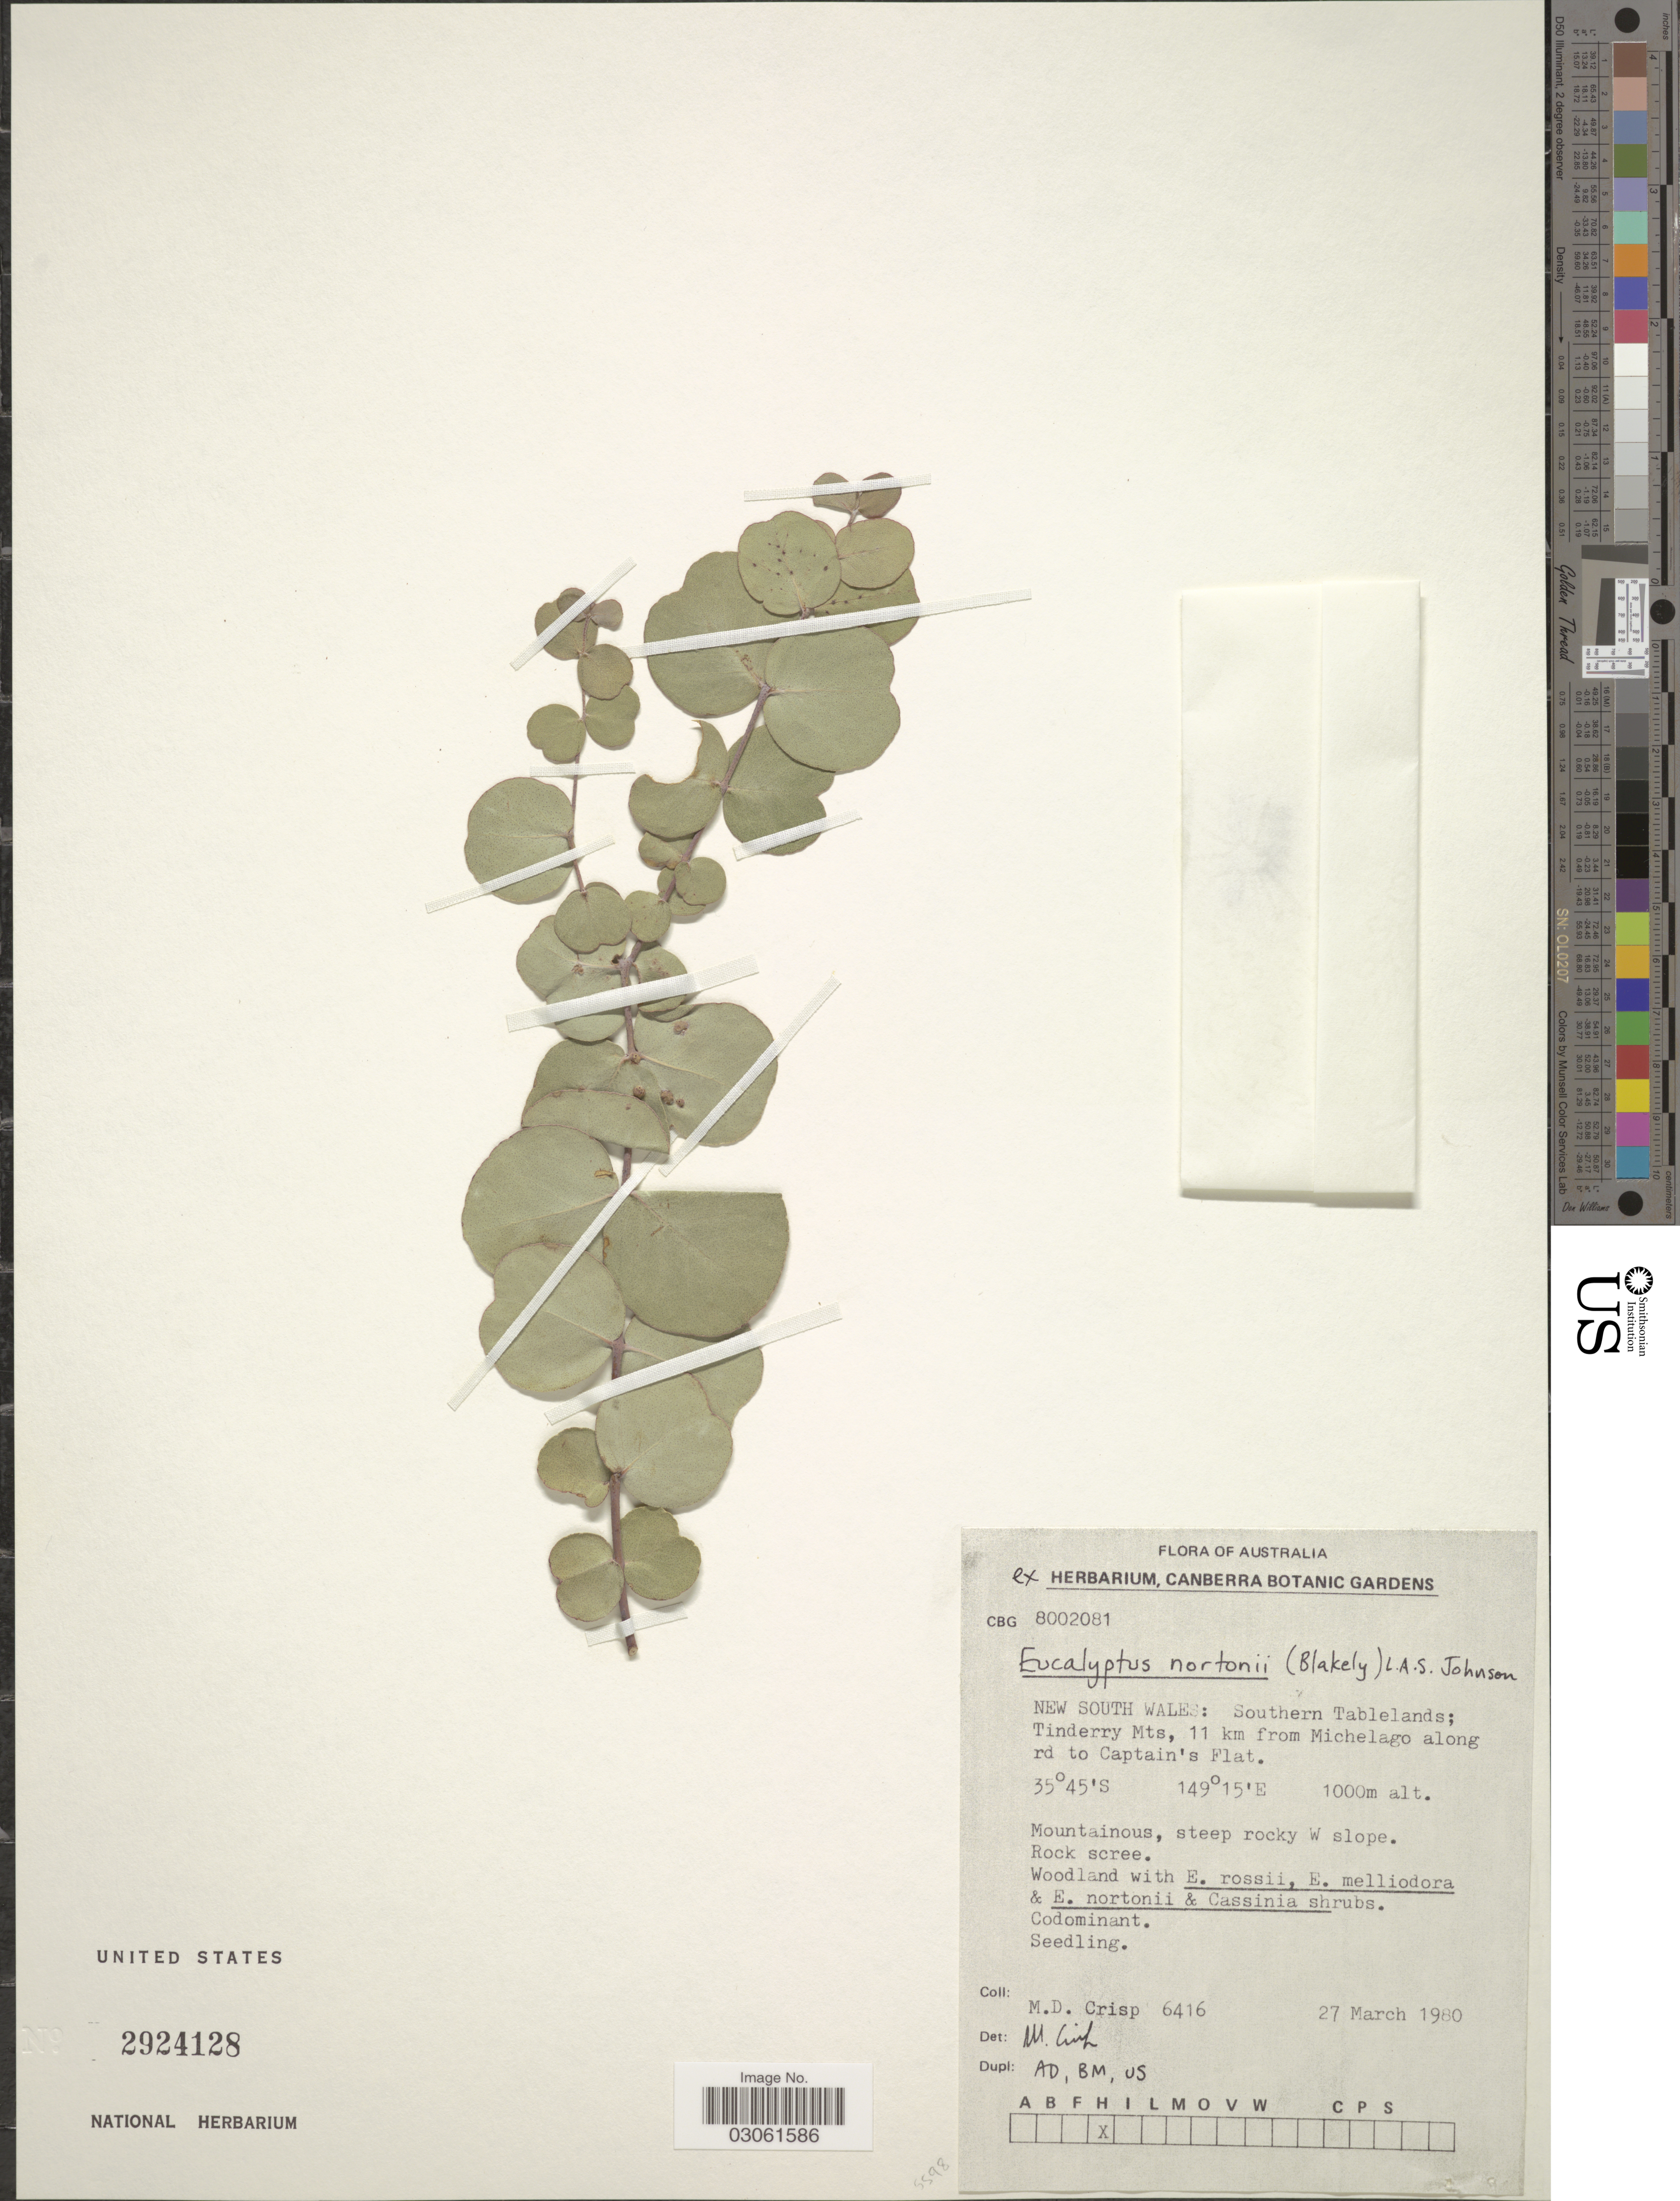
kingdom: Plantae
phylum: Tracheophyta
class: Magnoliopsida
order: Myrtales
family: Myrtaceae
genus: Eucalyptus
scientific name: Eucalyptus nortonii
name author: (Blakely) L.A.S. Johnson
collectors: M. Crisp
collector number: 6416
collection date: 1980-03-27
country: Australia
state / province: New South Wales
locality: Southern Tablelands; Tinderry Mts, 11 km from Michelago along rd to Captain's Flat.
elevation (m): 1000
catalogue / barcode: US 2924128